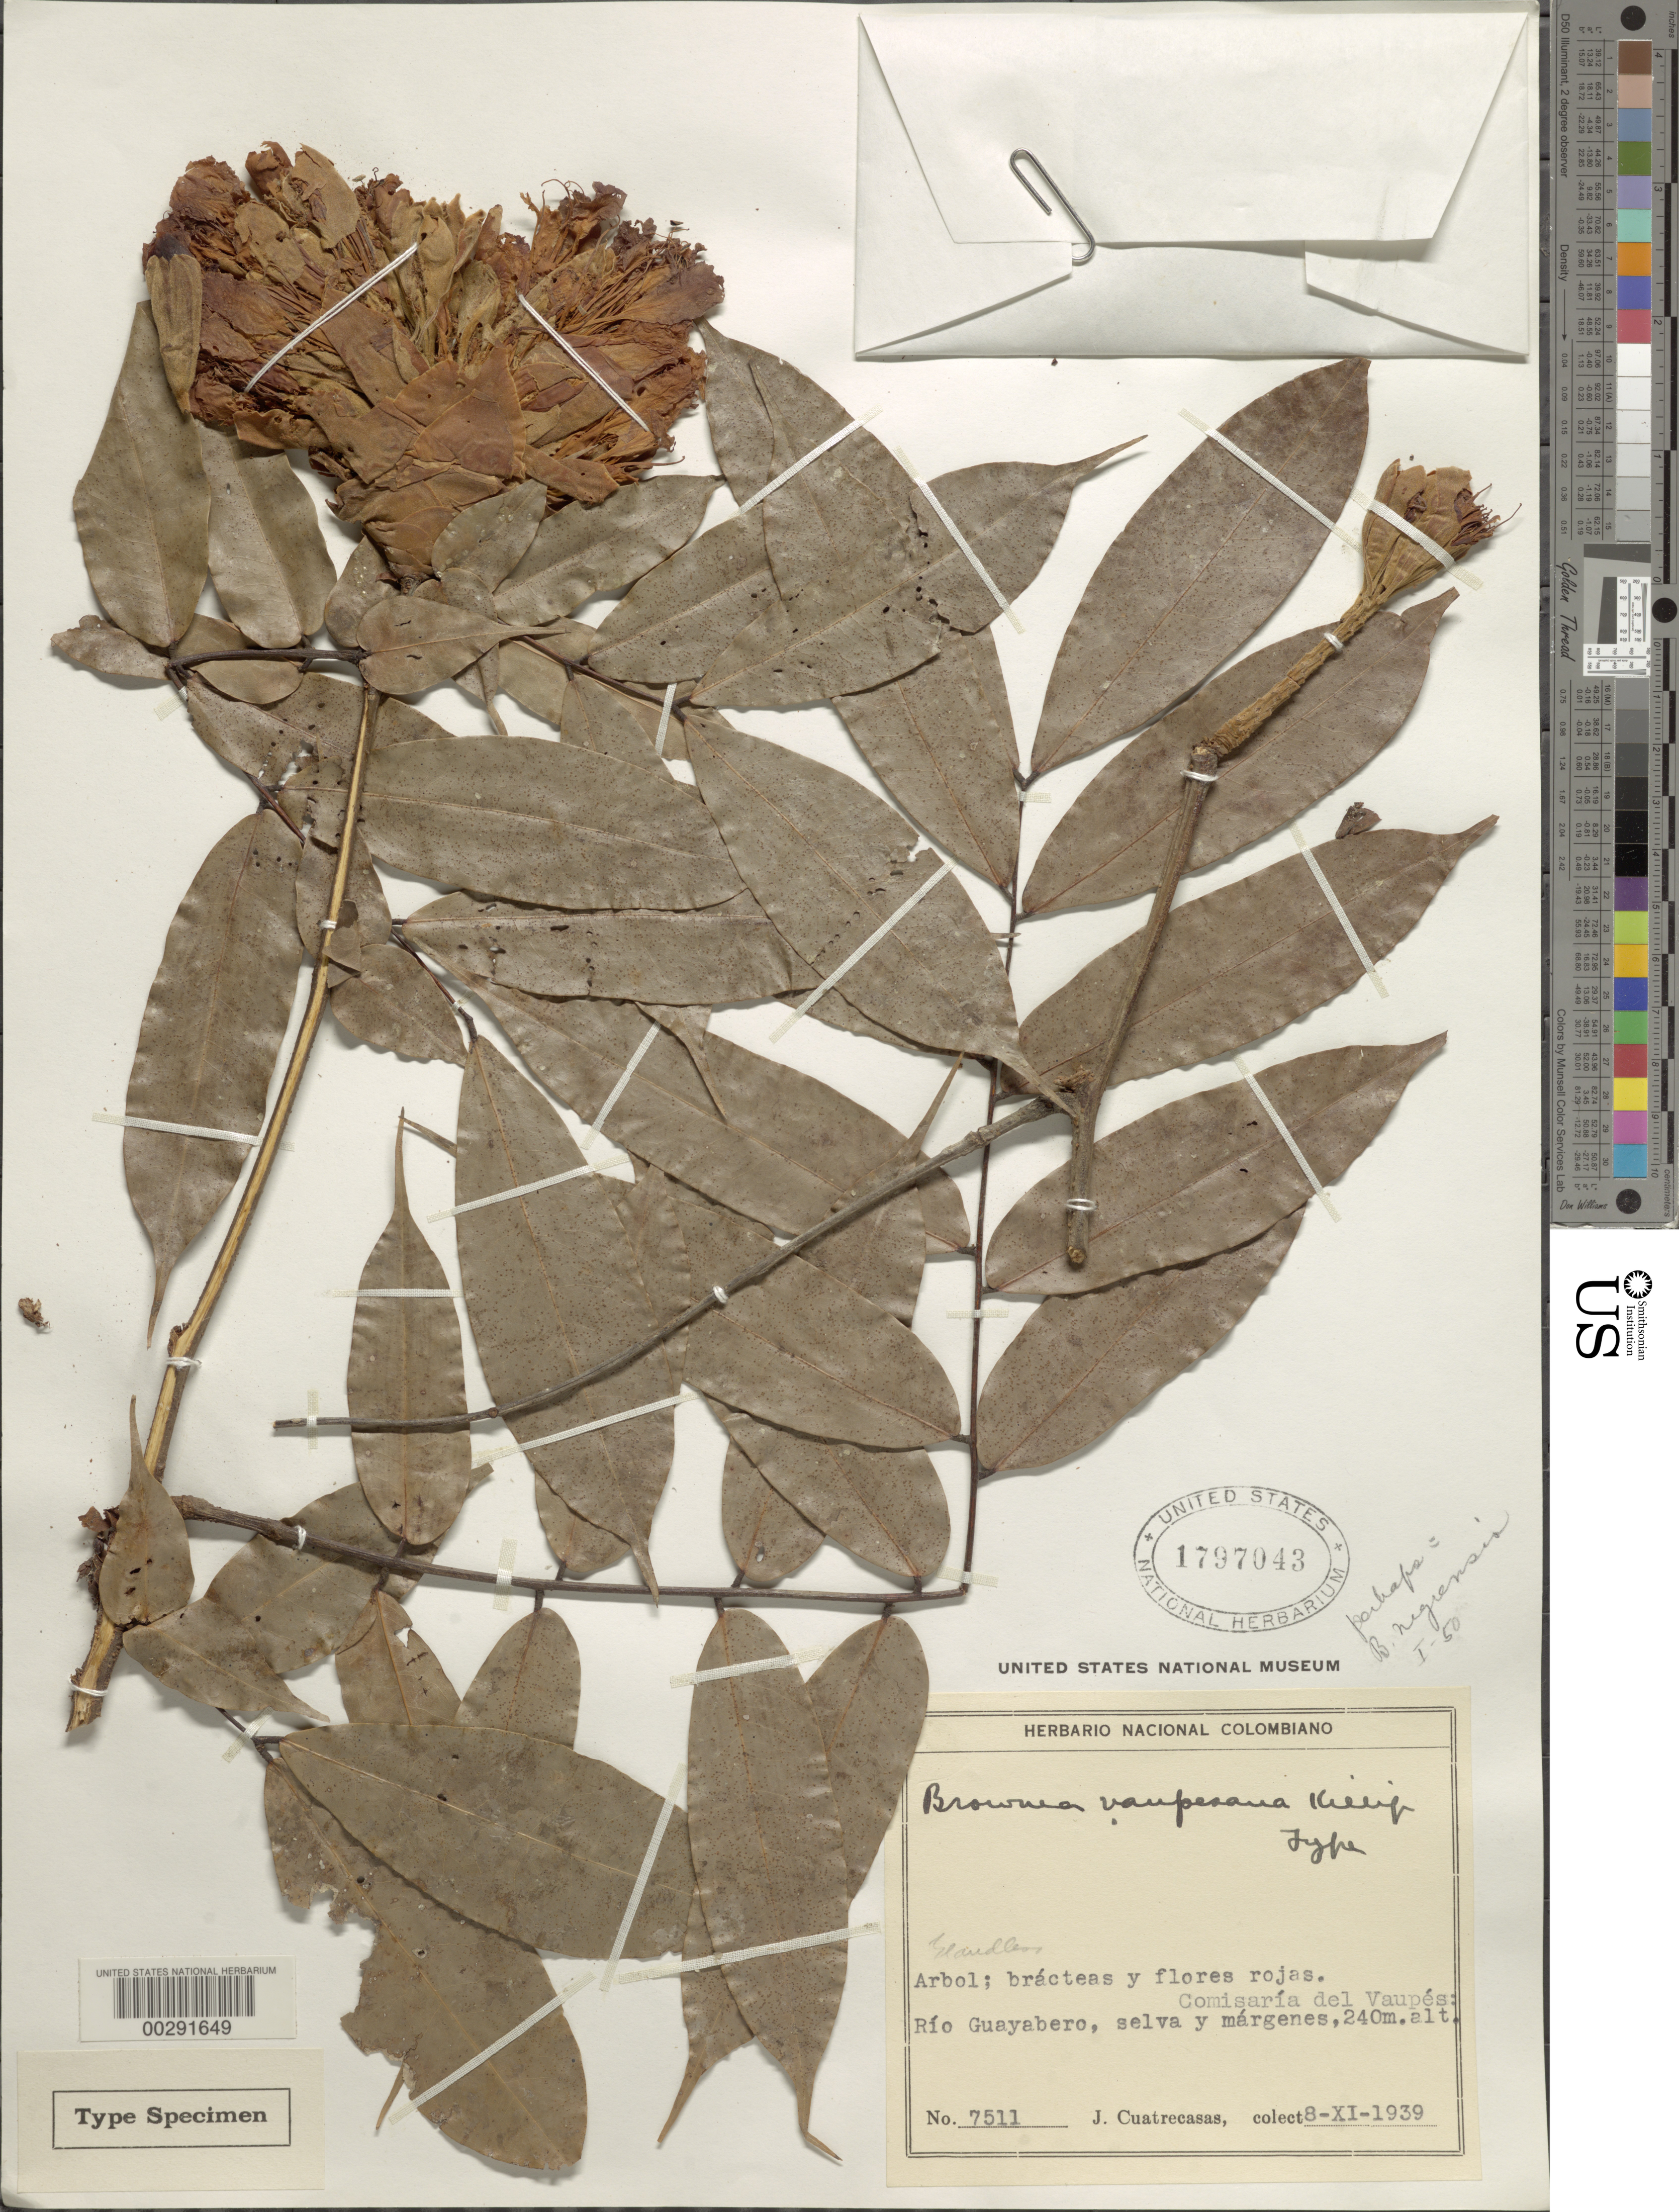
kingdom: Plantae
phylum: Tracheophyta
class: Magnoliopsida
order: Fabales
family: Fabaceae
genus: Brownea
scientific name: Brownea grandiceps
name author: Jacq.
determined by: Santos-Silva, J.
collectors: J. Cuatrecasas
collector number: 7511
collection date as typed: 08 Nov 1939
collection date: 1939-11-08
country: Colombia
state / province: Vaupés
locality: Rio Guayabero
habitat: Forest and edges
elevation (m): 240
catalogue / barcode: US 1797043